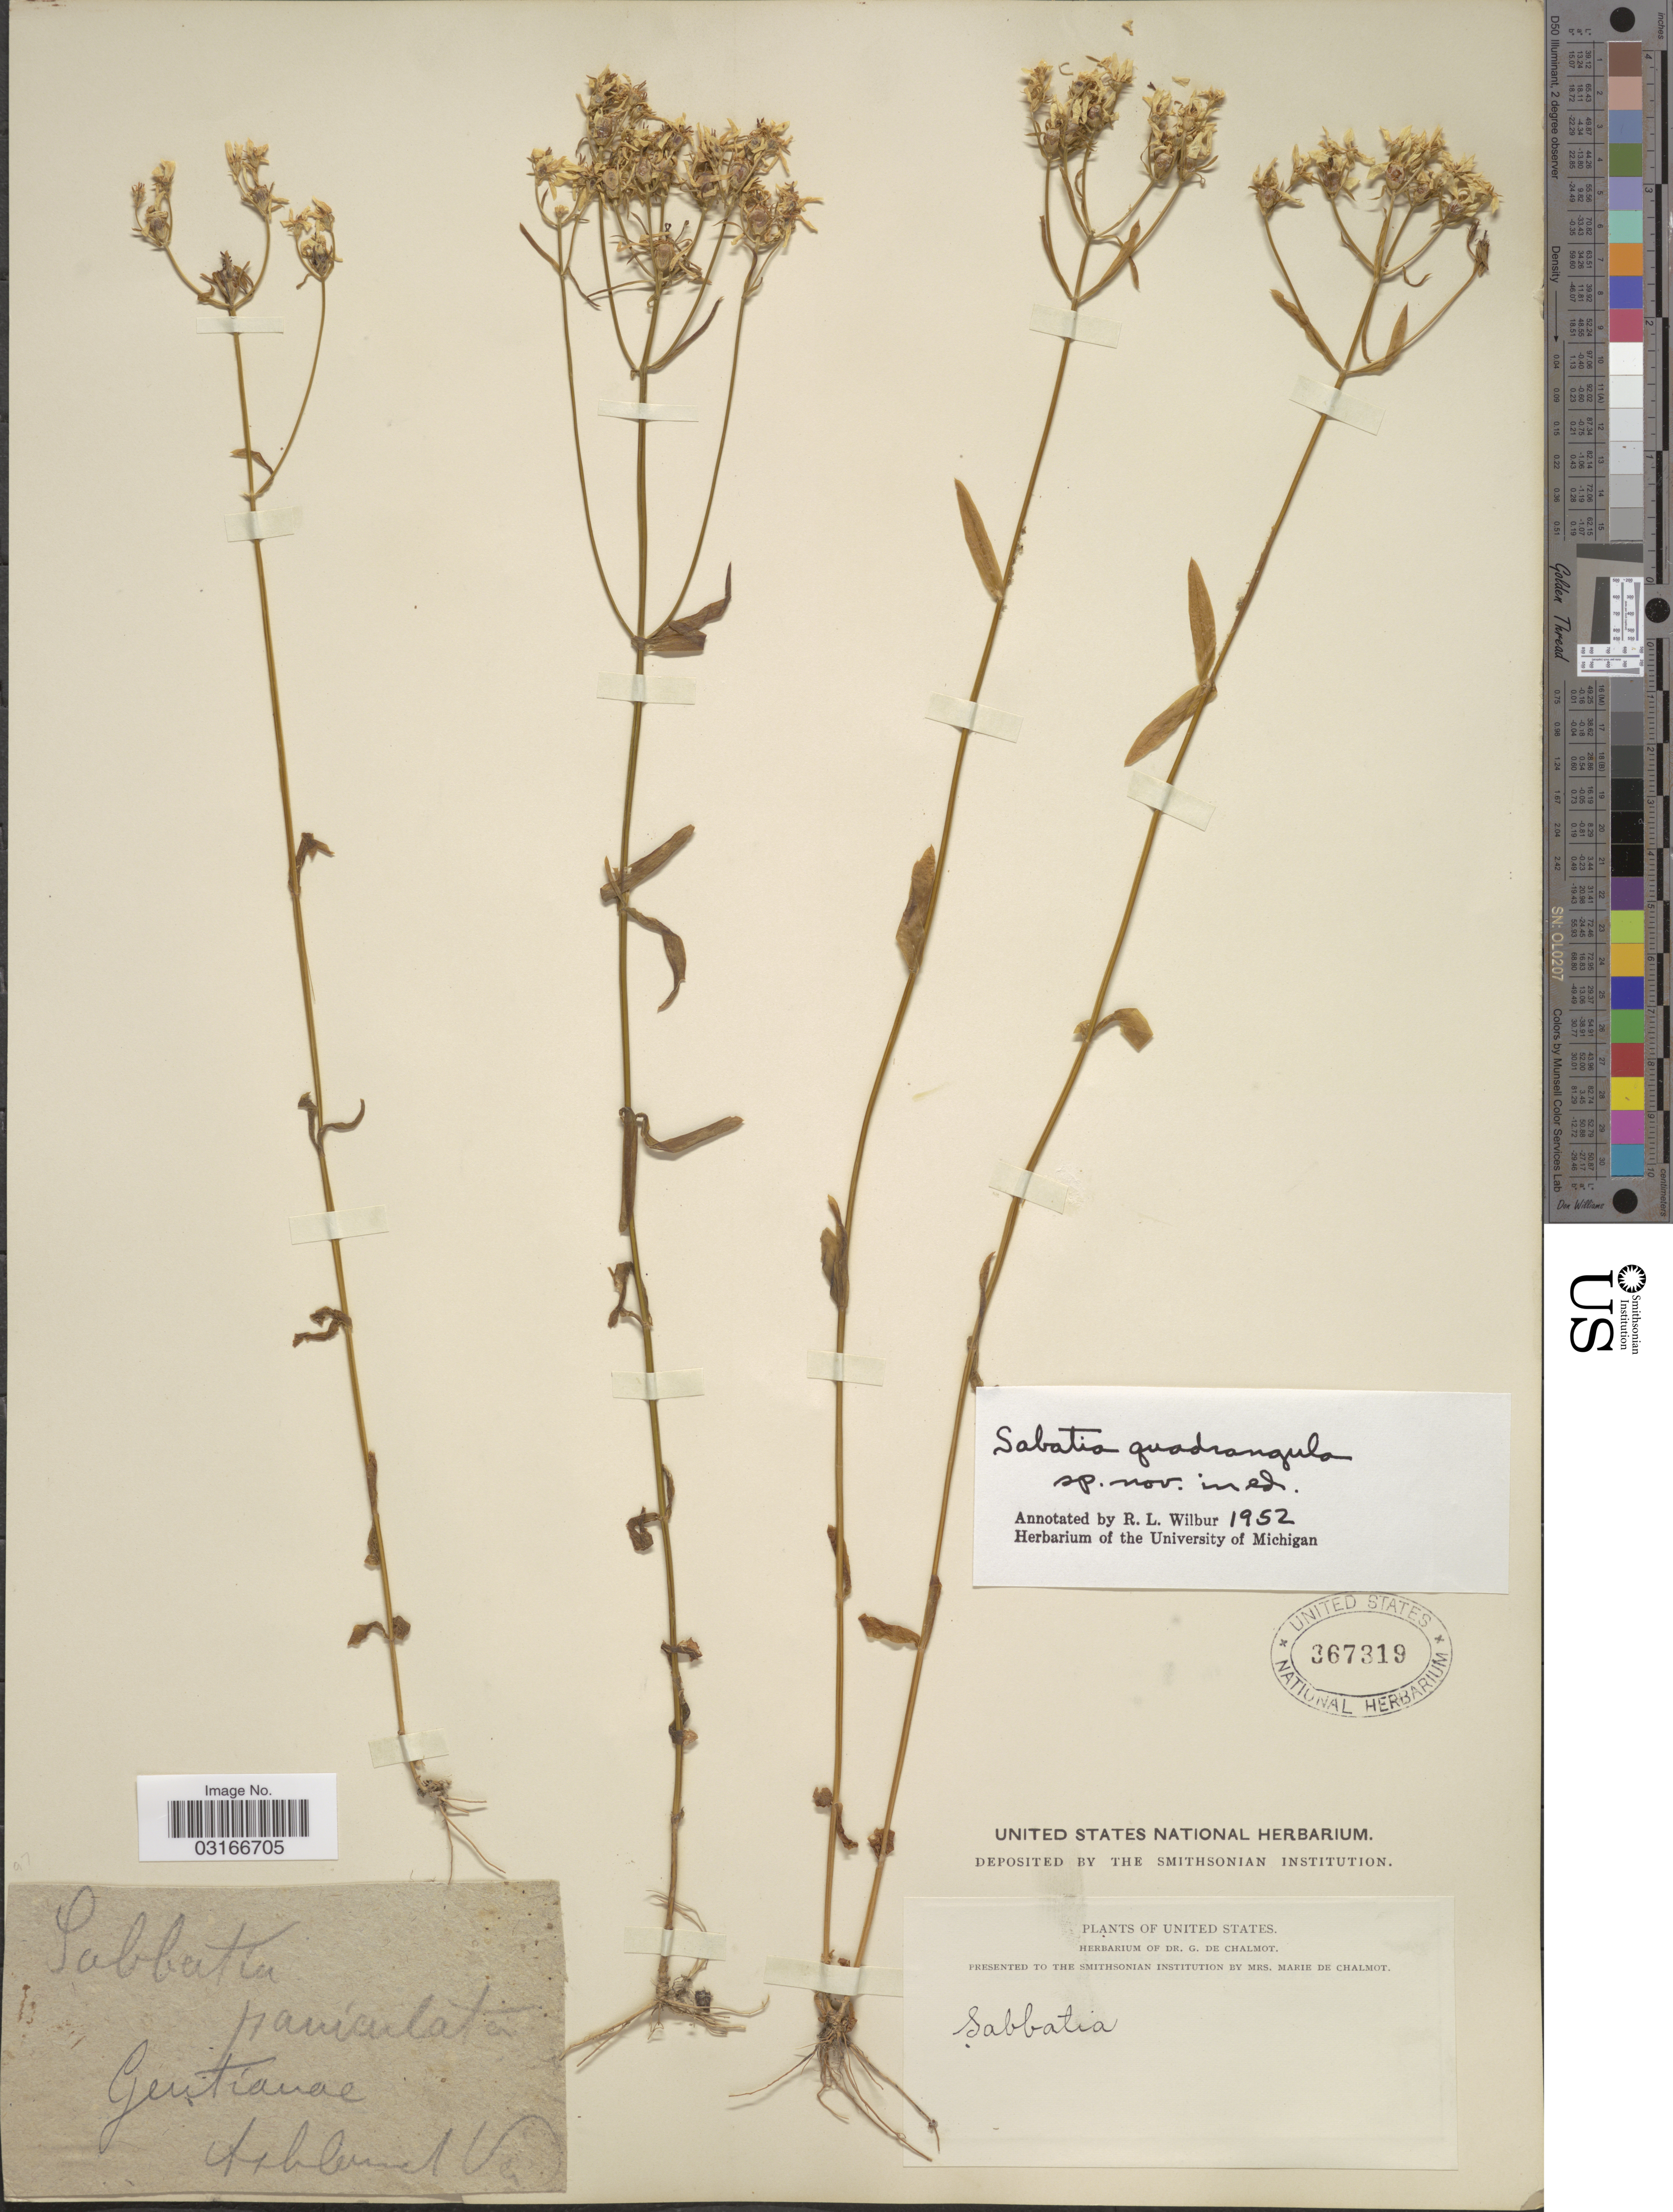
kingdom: Plantae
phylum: Tracheophyta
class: Magnoliopsida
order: Gentianales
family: Gentianaceae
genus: Sabatia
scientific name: Sabatia quadrangula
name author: Wilbur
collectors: ex herb. G. de Chalmot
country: United States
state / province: Virginia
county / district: Hanover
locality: Ashland Va.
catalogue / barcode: US 367319